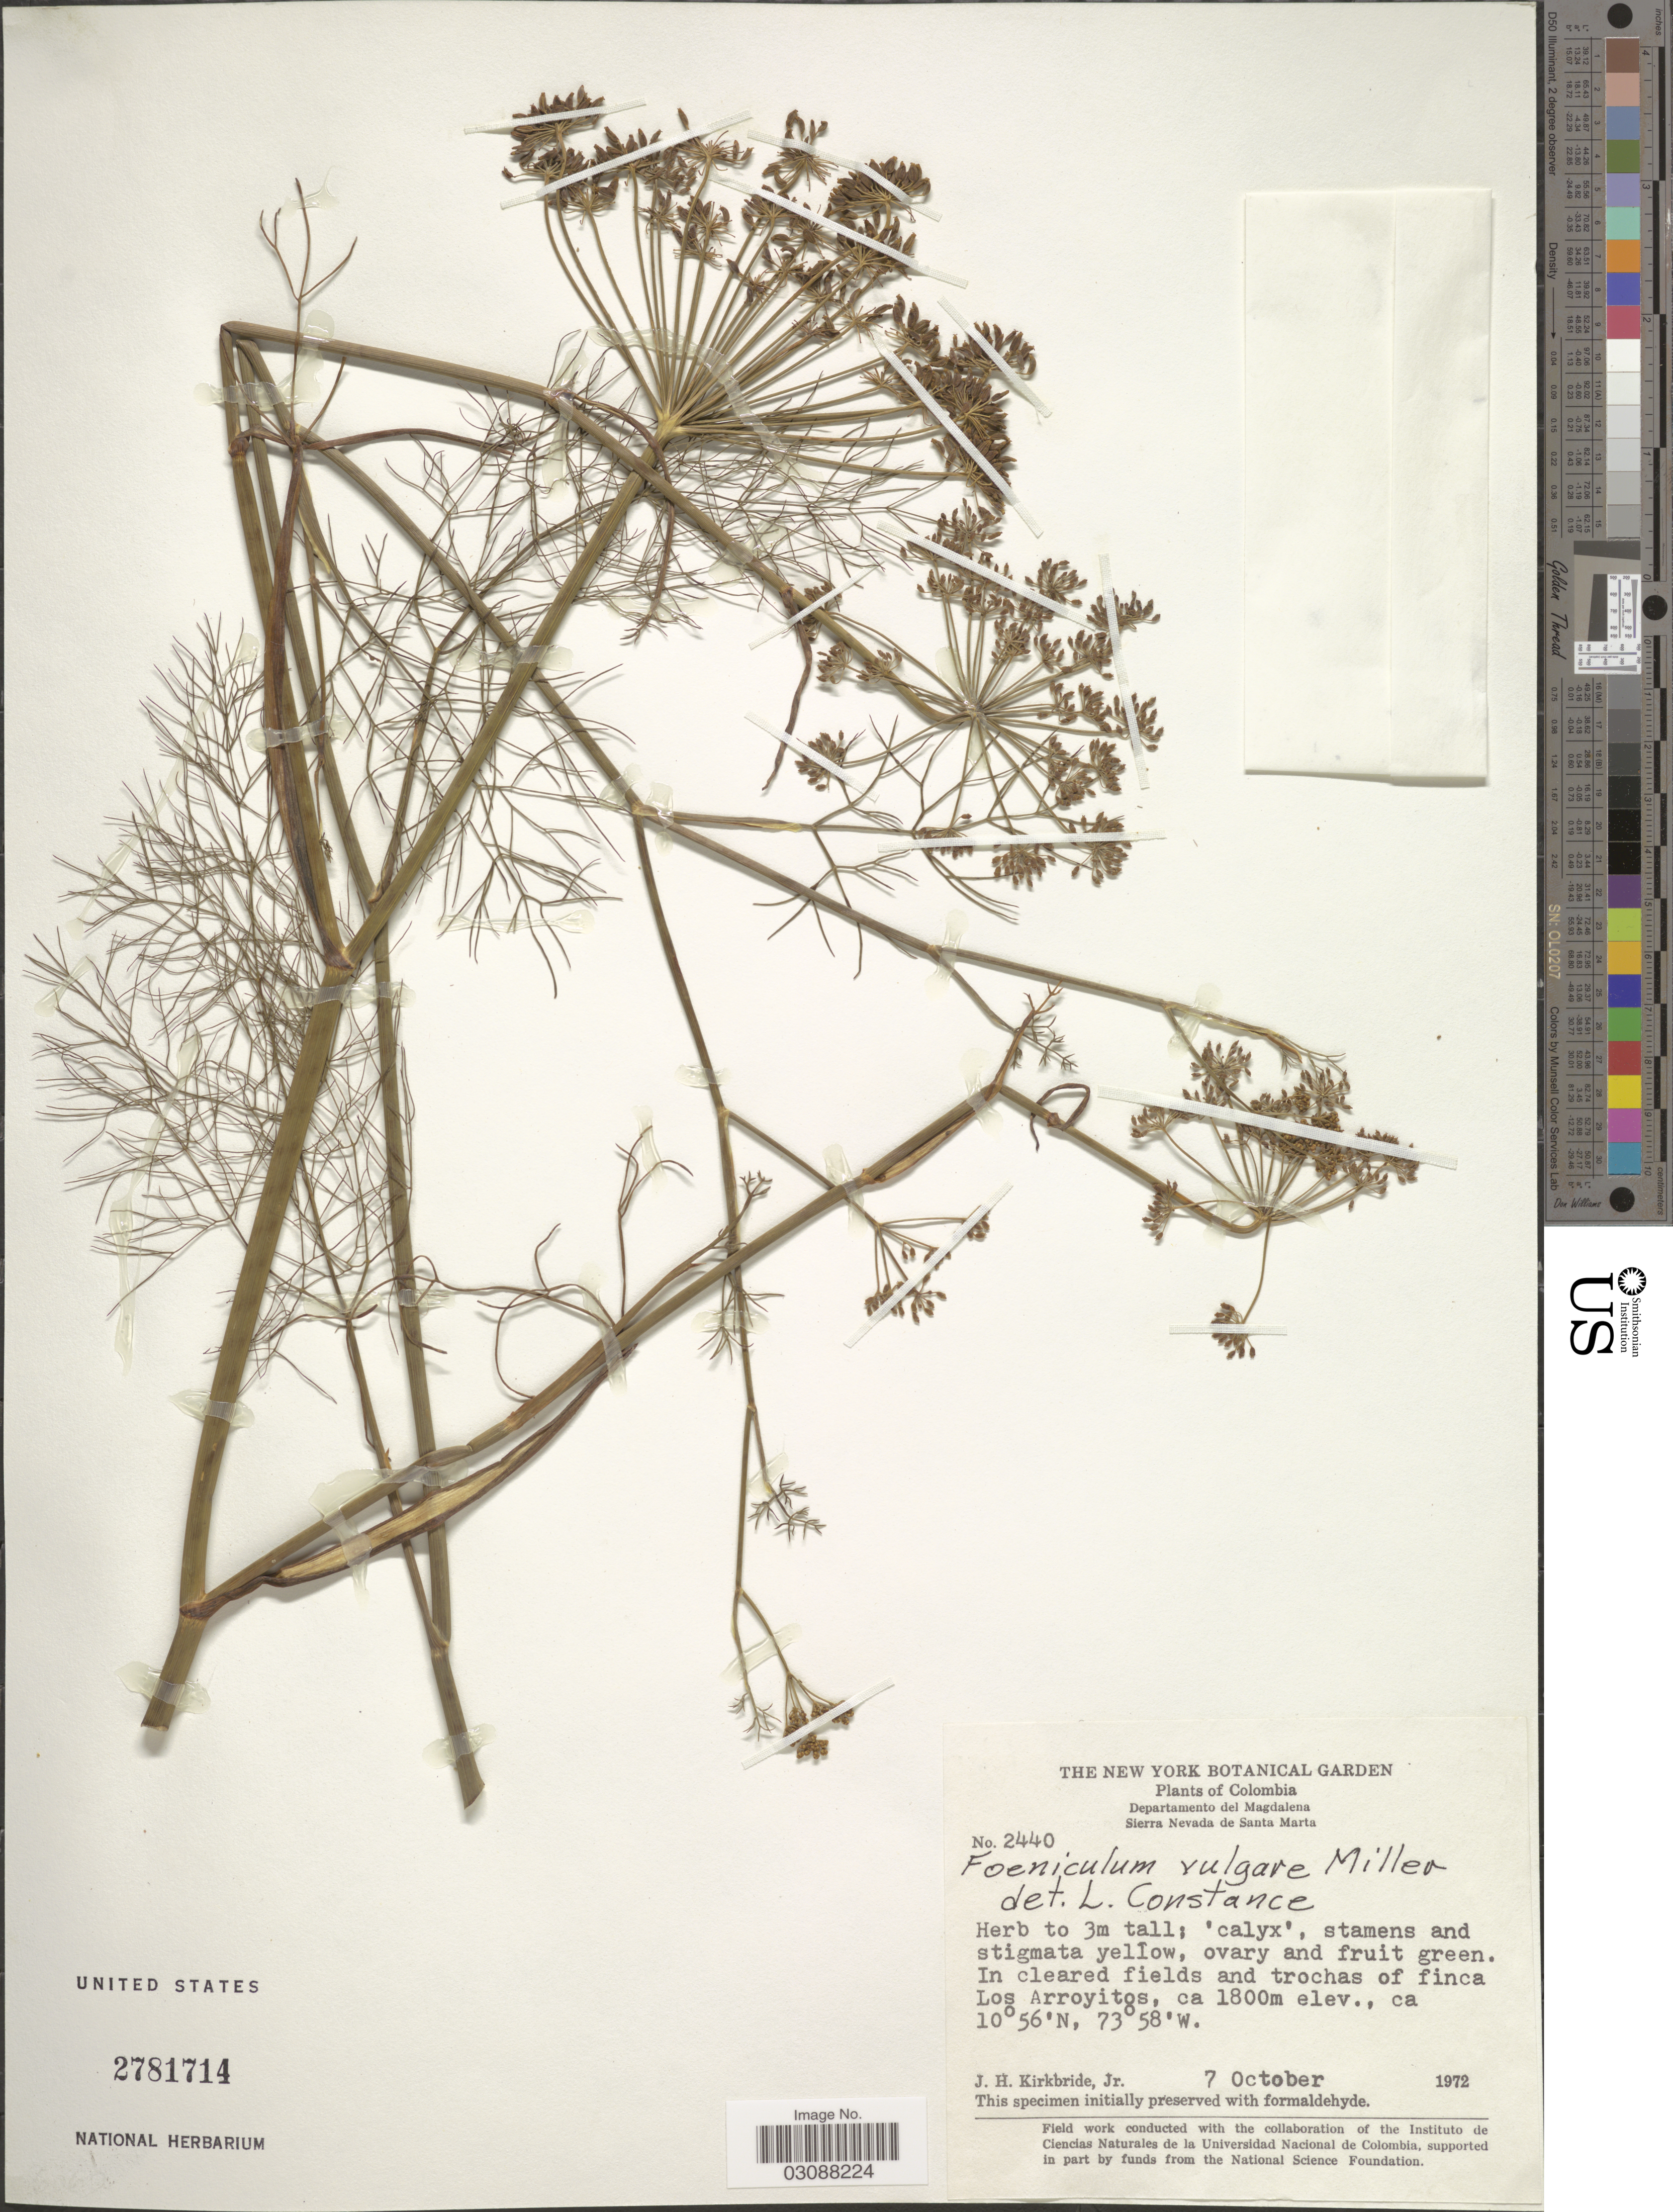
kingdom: Plantae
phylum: Tracheophyta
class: Magnoliopsida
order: Apiales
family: Apiaceae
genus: Foeniculum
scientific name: Foeniculum vulgare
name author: Mill.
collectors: J. H. Kirkbride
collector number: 2440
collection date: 1972-10-07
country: Colombia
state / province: Magdalena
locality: Departamento del Magdalena. Sierra Nevada de Santa Marta. In cleared fields and trochas of finca Los Arroyitos.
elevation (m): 1800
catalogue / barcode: US 2781714